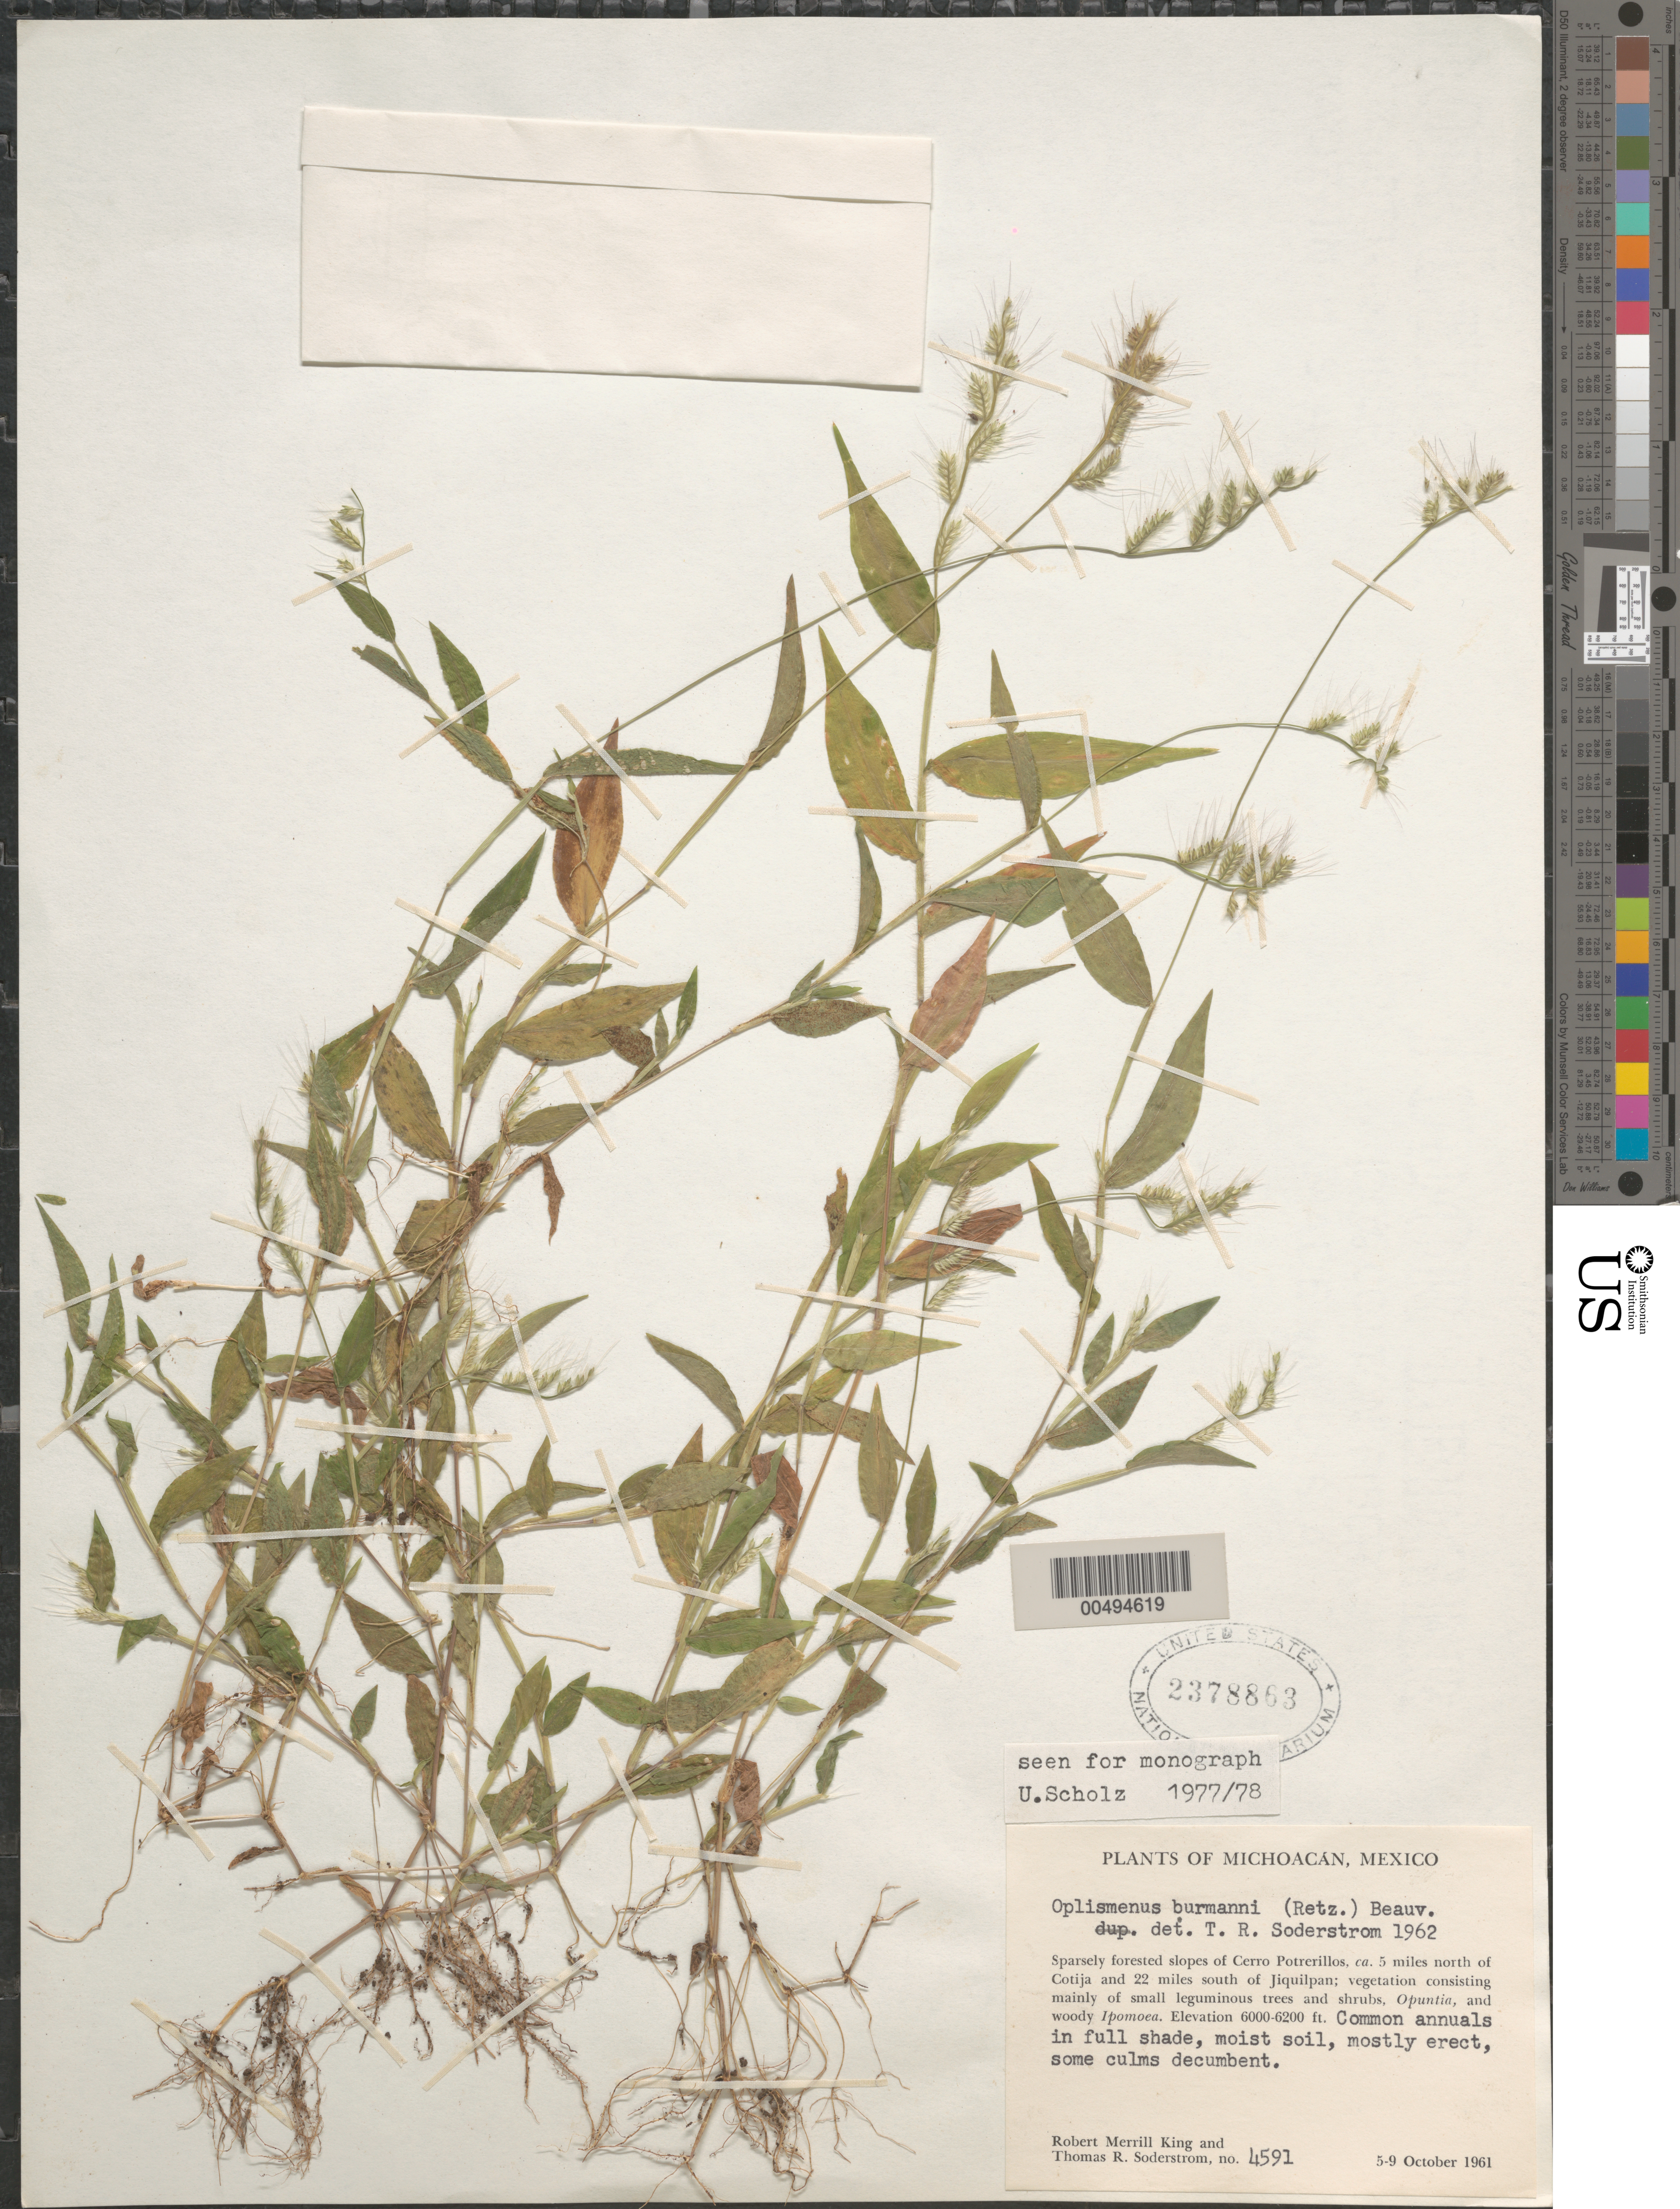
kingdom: Plantae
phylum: Tracheophyta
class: Liliopsida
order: Poales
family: Poaceae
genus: Oplismenus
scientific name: Oplismenus burmannii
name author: (Retz.) P. Beauv.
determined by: Soderstrom, T. R.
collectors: R. M. King & T. R. Soderstrom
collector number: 4591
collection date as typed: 5 Oct 1961 to 9 Oct 1961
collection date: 1961-10-05/1961-10-09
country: Mexico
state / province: Michoacán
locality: Cerro Potrerillos, ca 5 mi N of Cotija & 22 mi S of Jiquilpan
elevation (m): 1829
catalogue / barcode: US 2378863